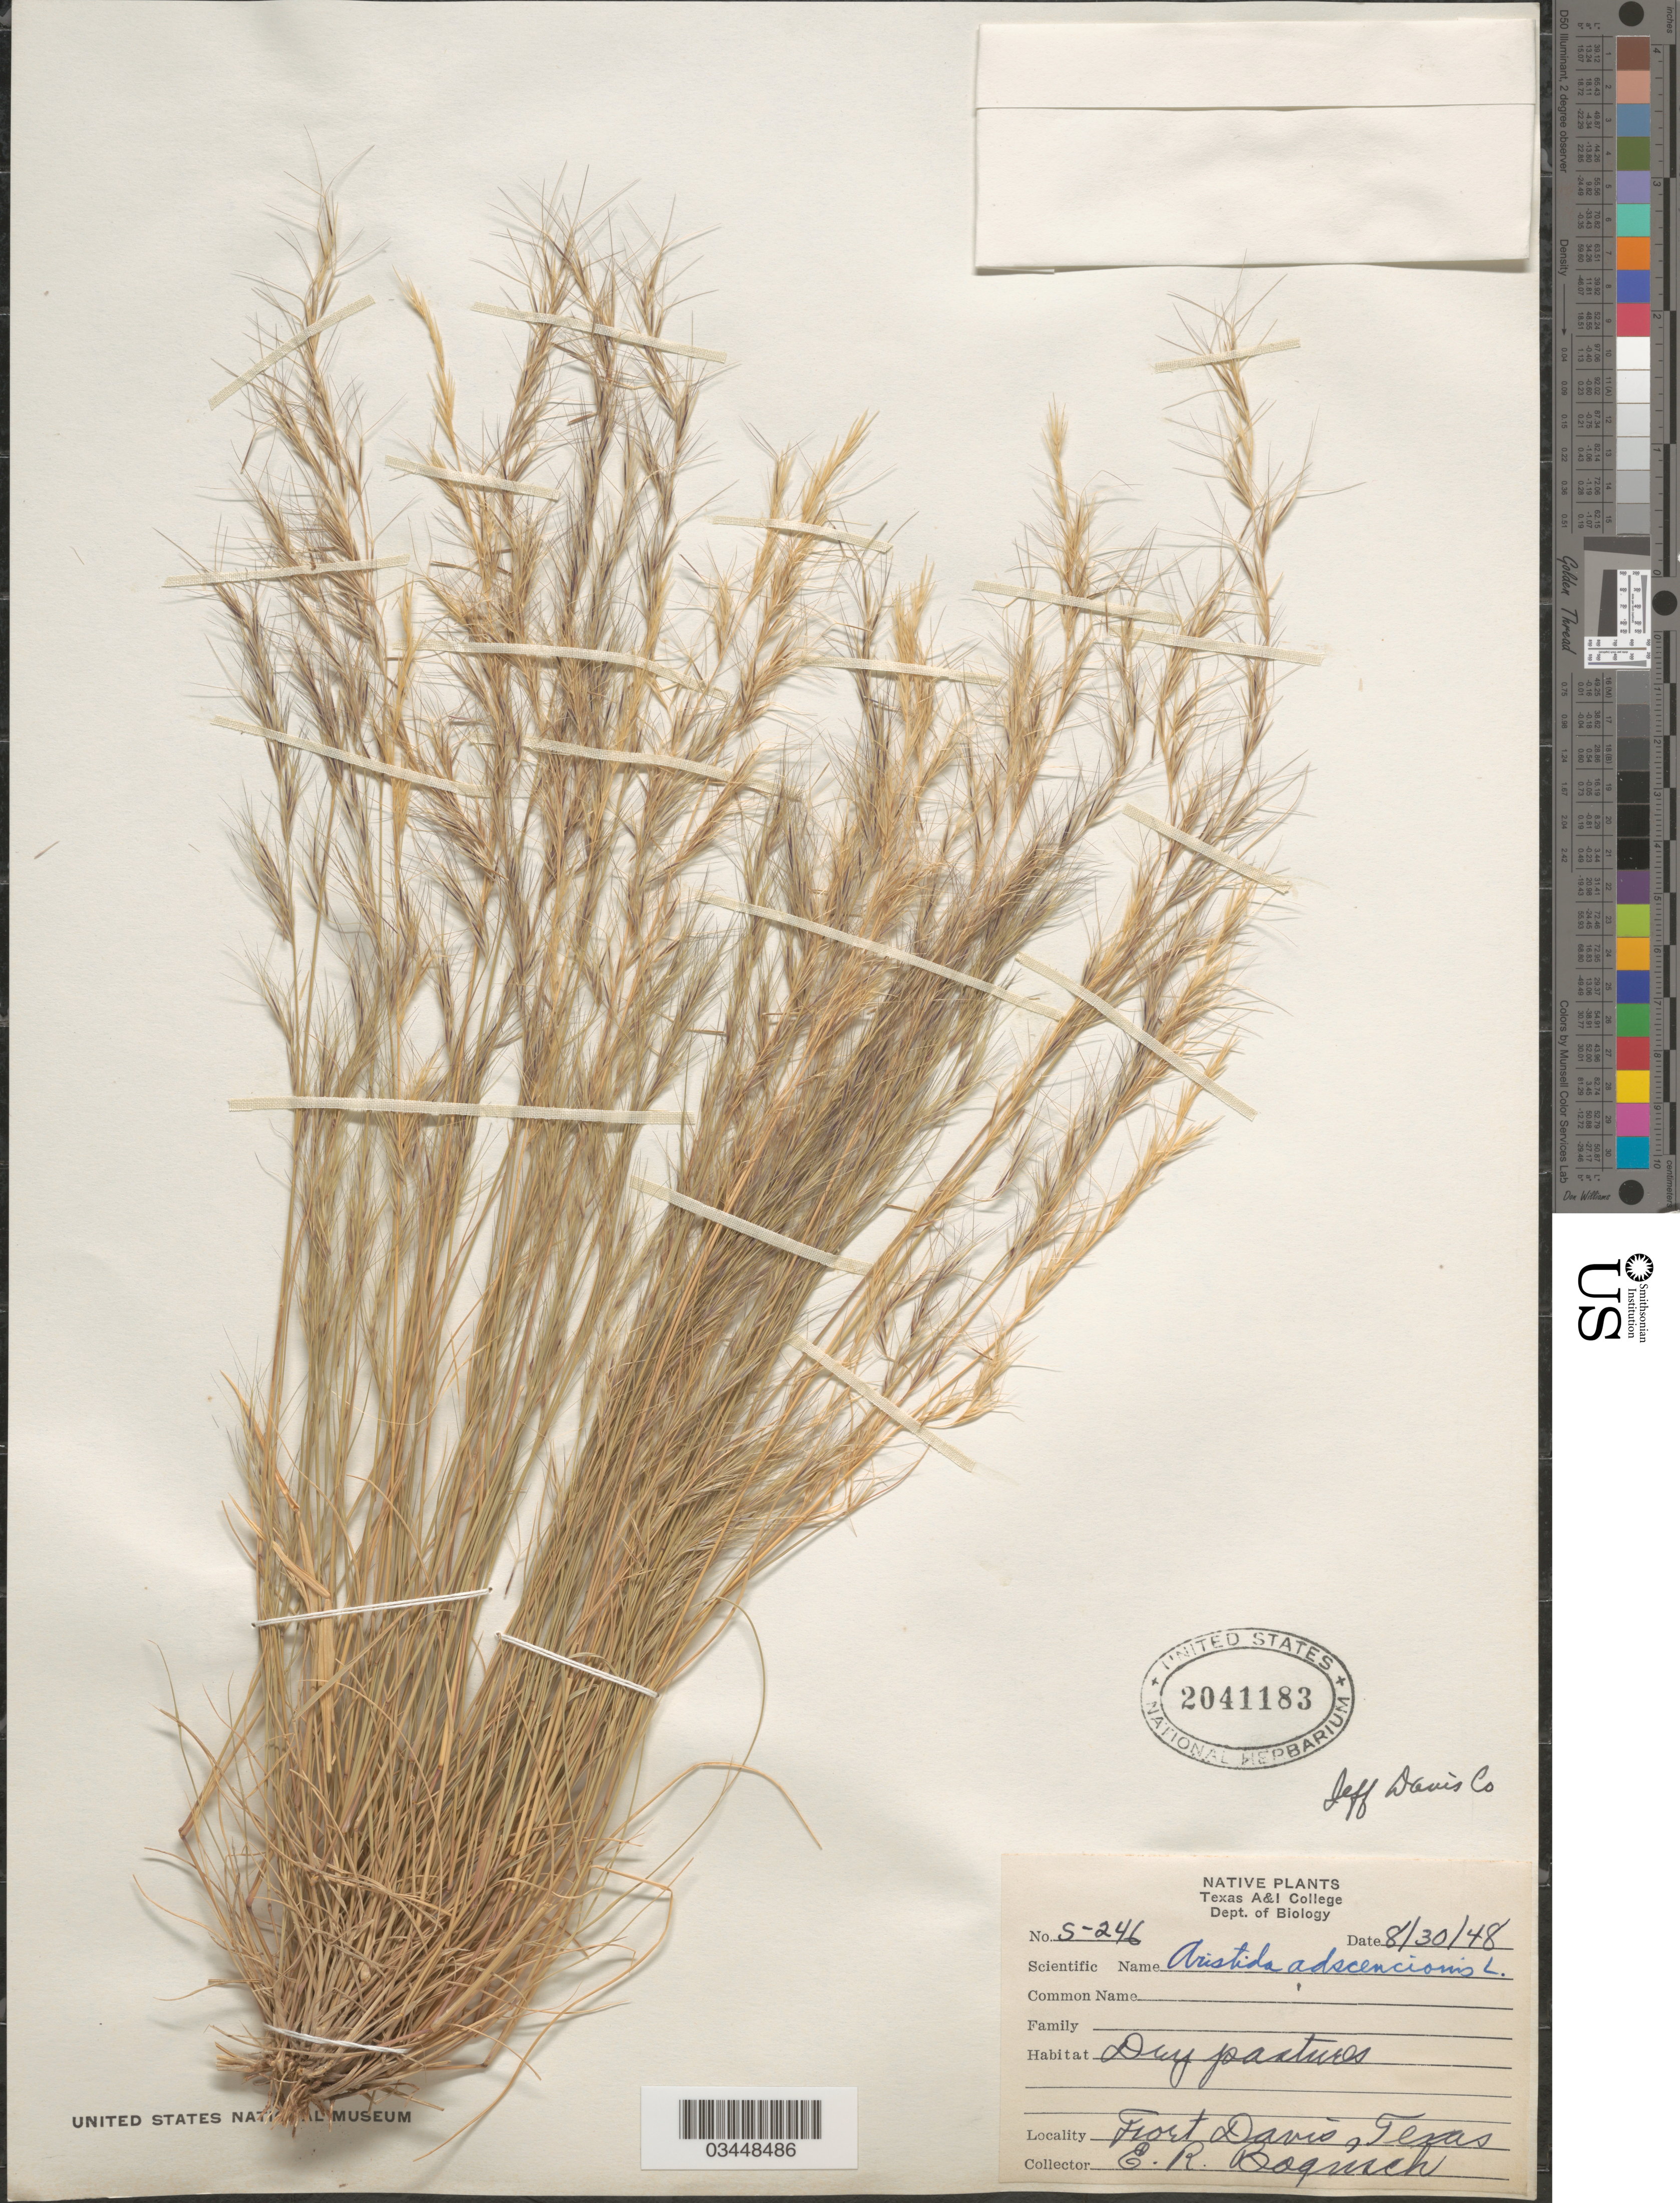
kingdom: Plantae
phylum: Tracheophyta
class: Liliopsida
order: Poales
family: Poaceae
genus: Aristida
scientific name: Aristida adscensionis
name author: L.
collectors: E. Boqusch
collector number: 5-246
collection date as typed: Transcribed d/m/y: 30/8/48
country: United States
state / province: Texas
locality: Fort Davis. Jeff Davis Co.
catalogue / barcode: US 2041183